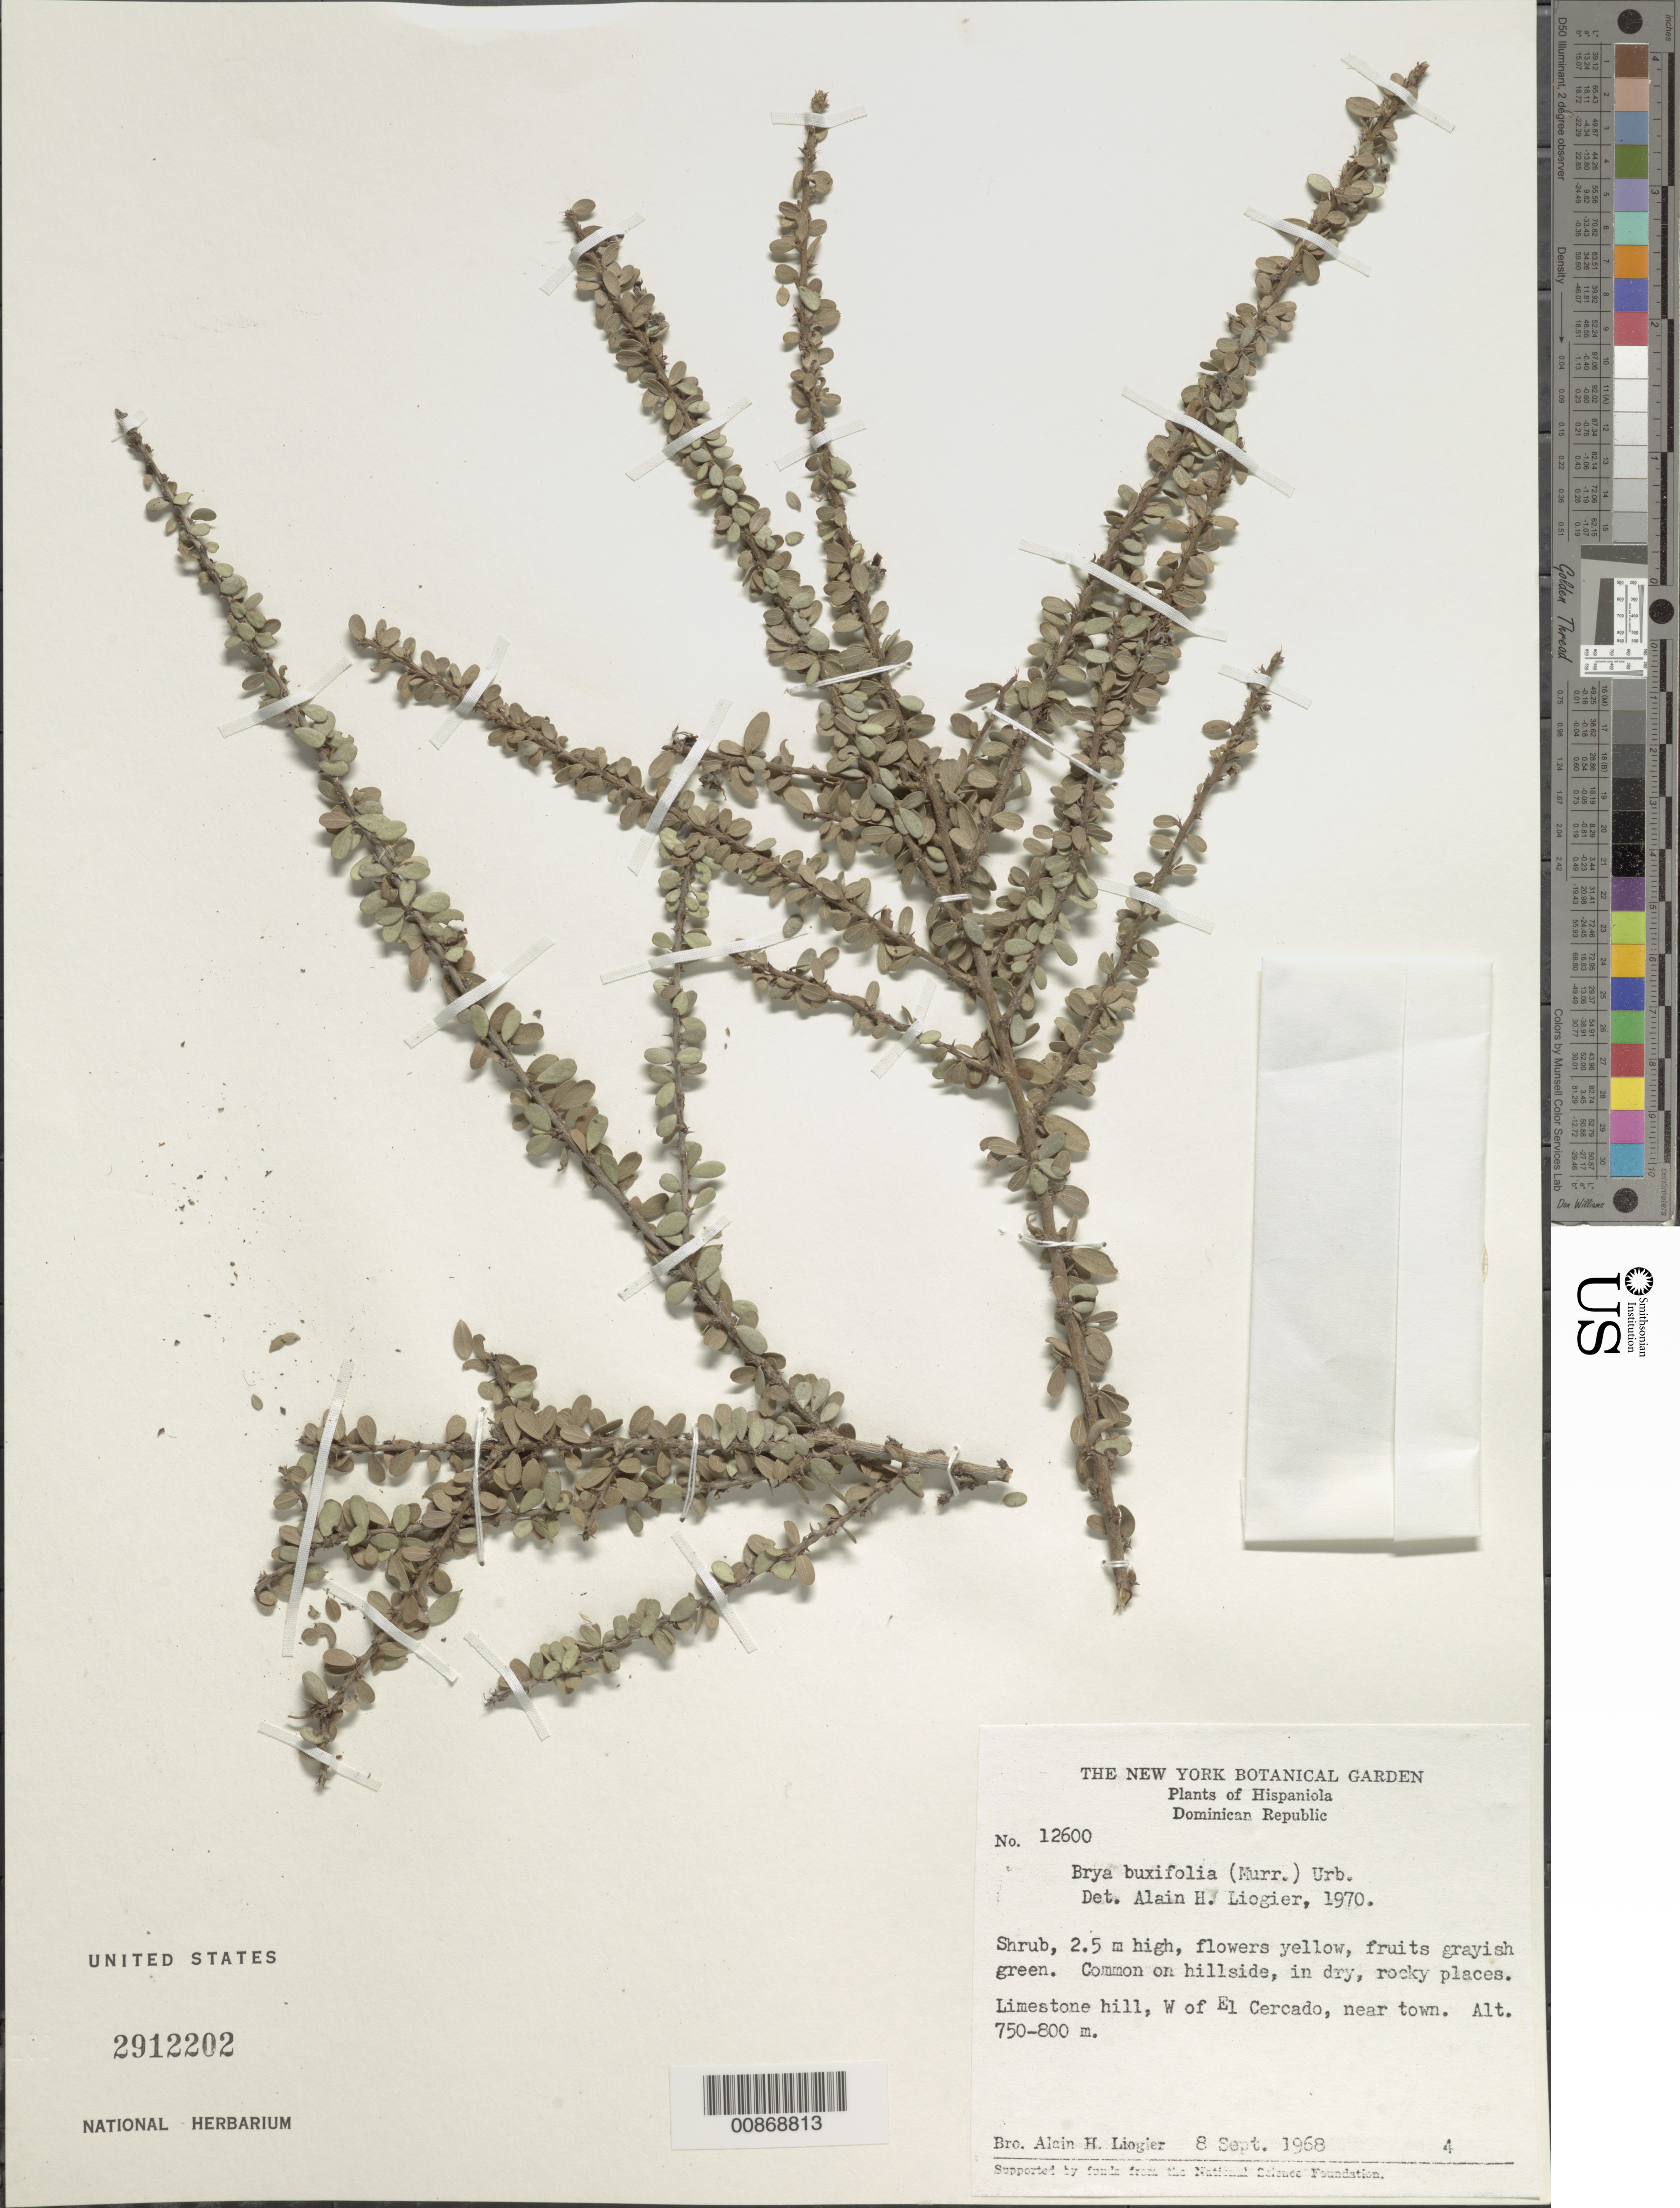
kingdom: Plantae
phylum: Tracheophyta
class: Magnoliopsida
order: Fabales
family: Fabaceae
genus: Brya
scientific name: Brya buxifolia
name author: (Murray) Urb.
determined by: Liogier, Alain H.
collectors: A. H. Liogier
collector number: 12600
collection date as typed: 08 Sep 1968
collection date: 1968-09-08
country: Dominican Republic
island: Hispaniola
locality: W of El Cercado, near town.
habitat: Common on hillside, in dry, rocky places. Limestone hill.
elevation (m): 750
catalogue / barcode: US 2912202